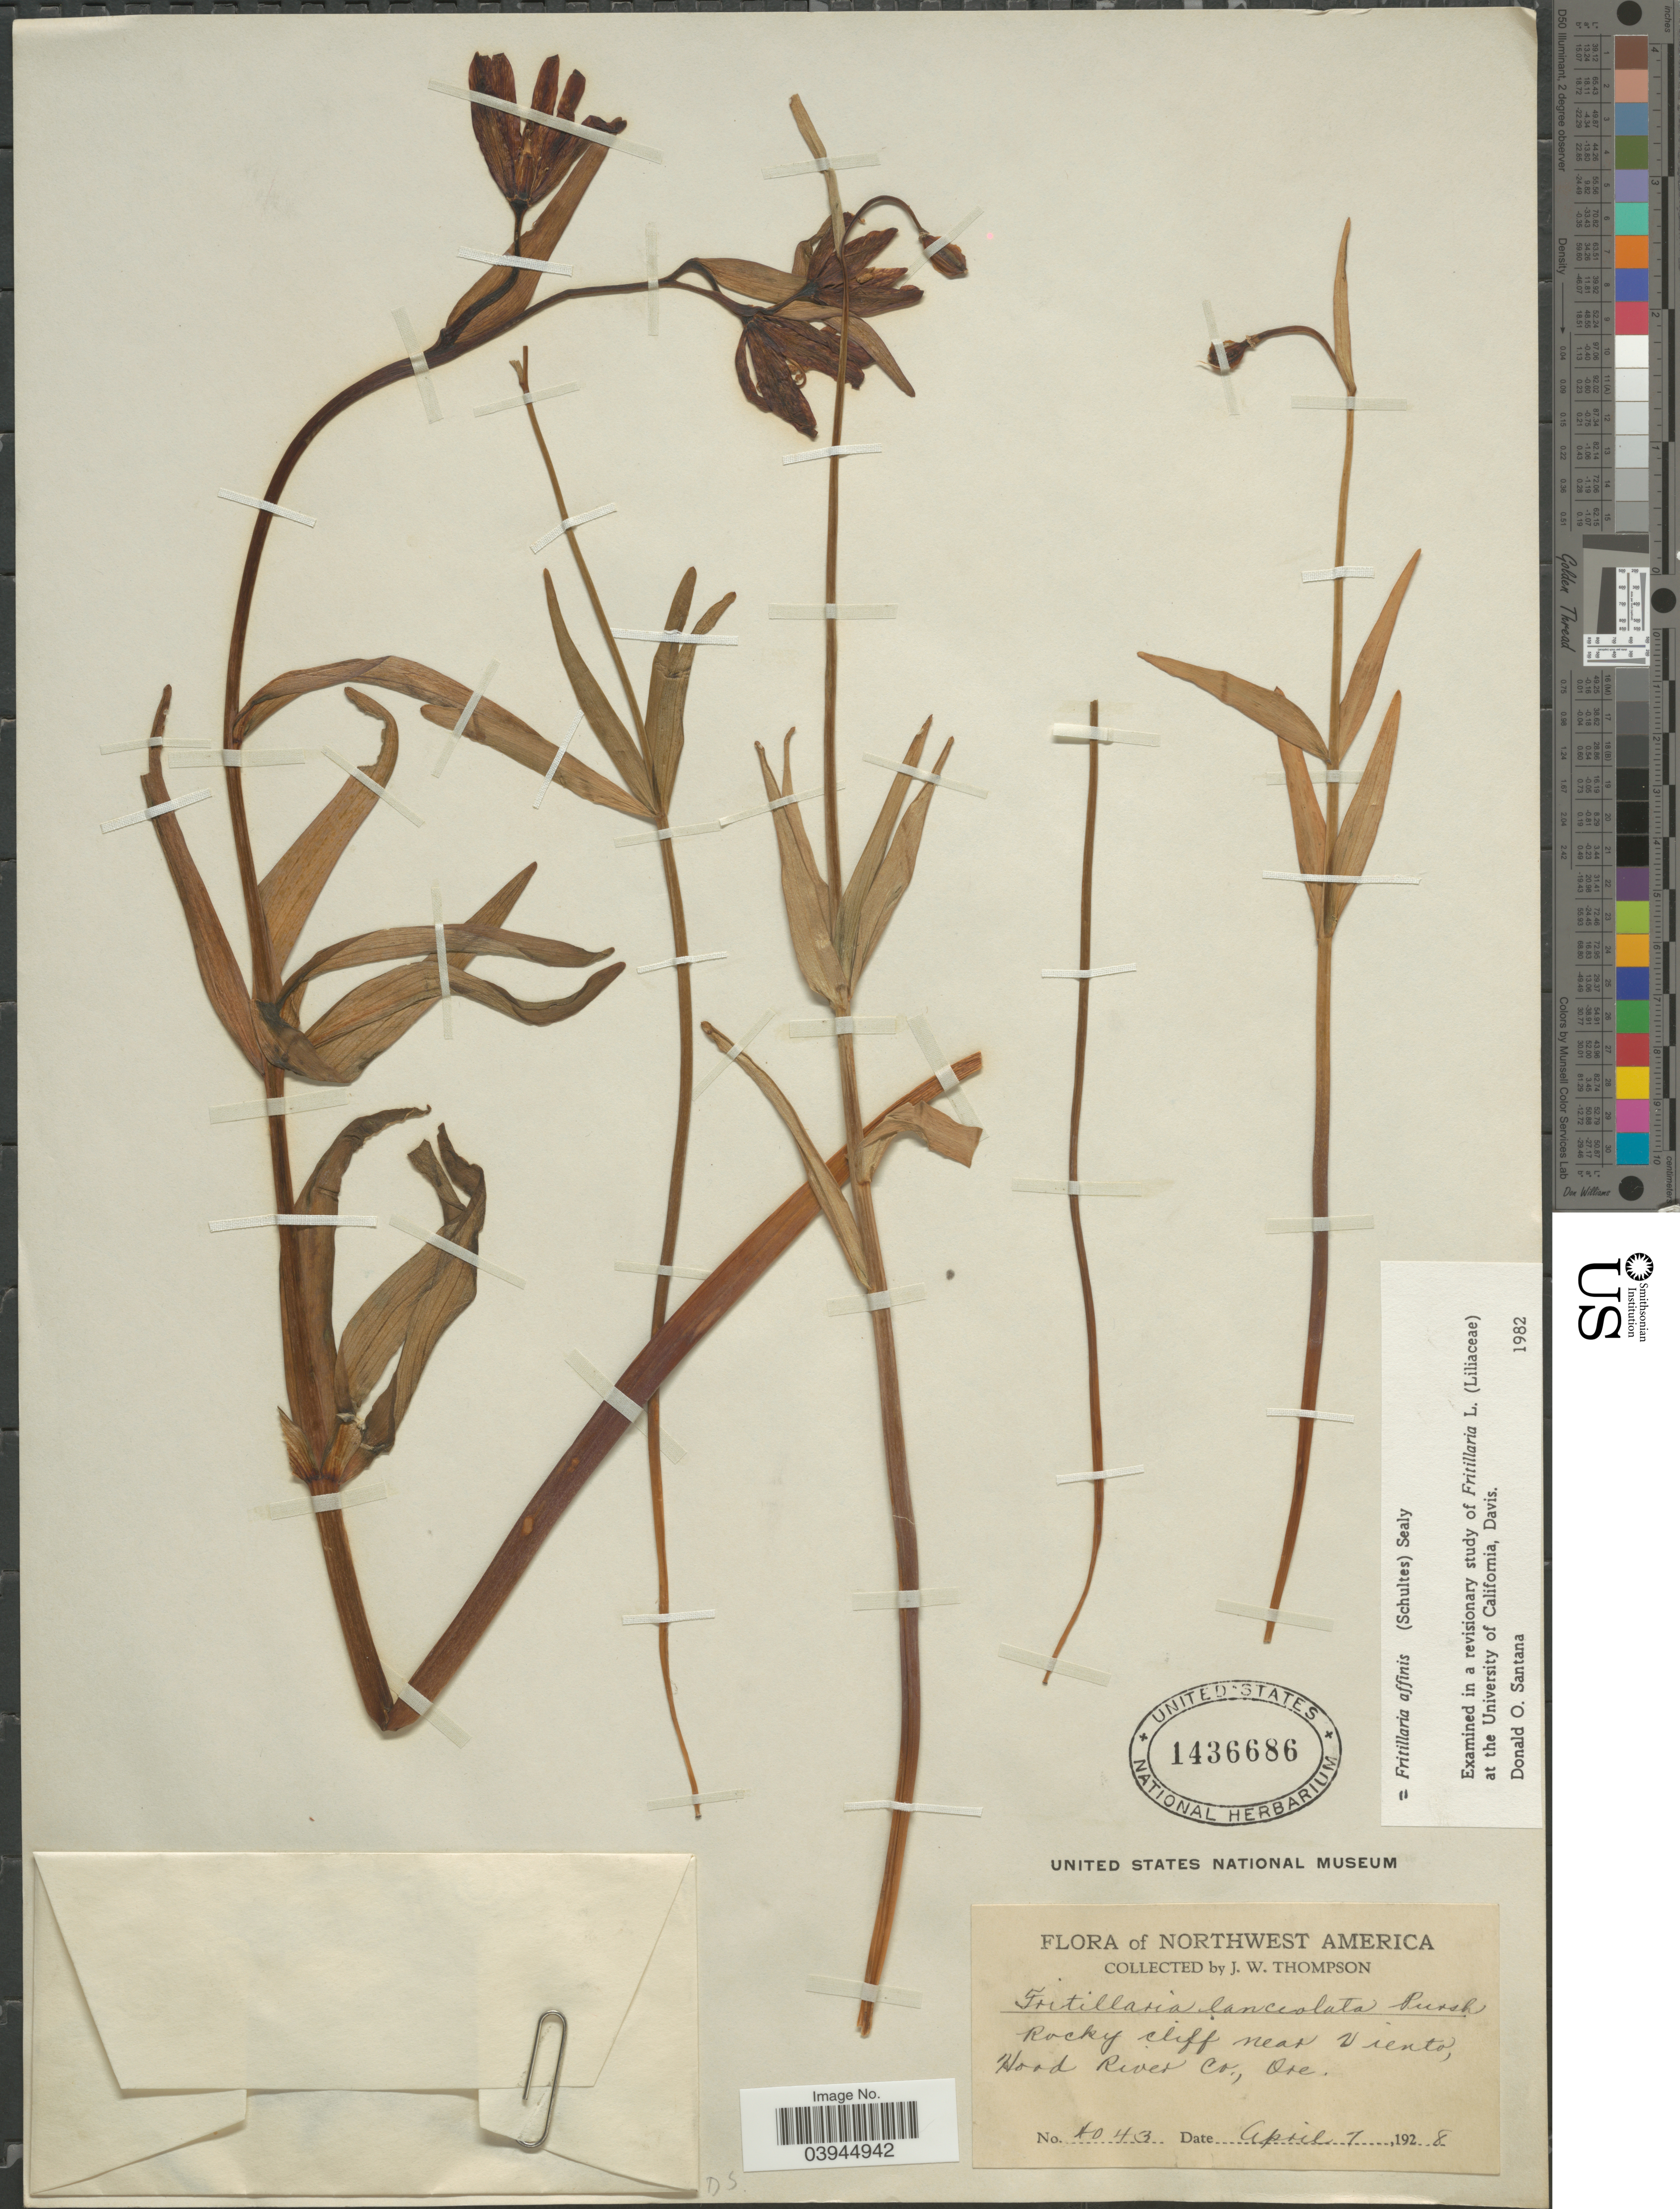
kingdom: Plantae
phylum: Tracheophyta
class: Liliopsida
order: Liliales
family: Liliaceae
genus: Fritillaria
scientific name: Fritillaria affinis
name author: (Schult. & Schult. f.) Sealy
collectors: J. Thompson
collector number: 4043*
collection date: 1928-04-07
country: United States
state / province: Oregon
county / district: Hood River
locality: Rocky cliff near Viento, Hood River Co.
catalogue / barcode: US 1436686